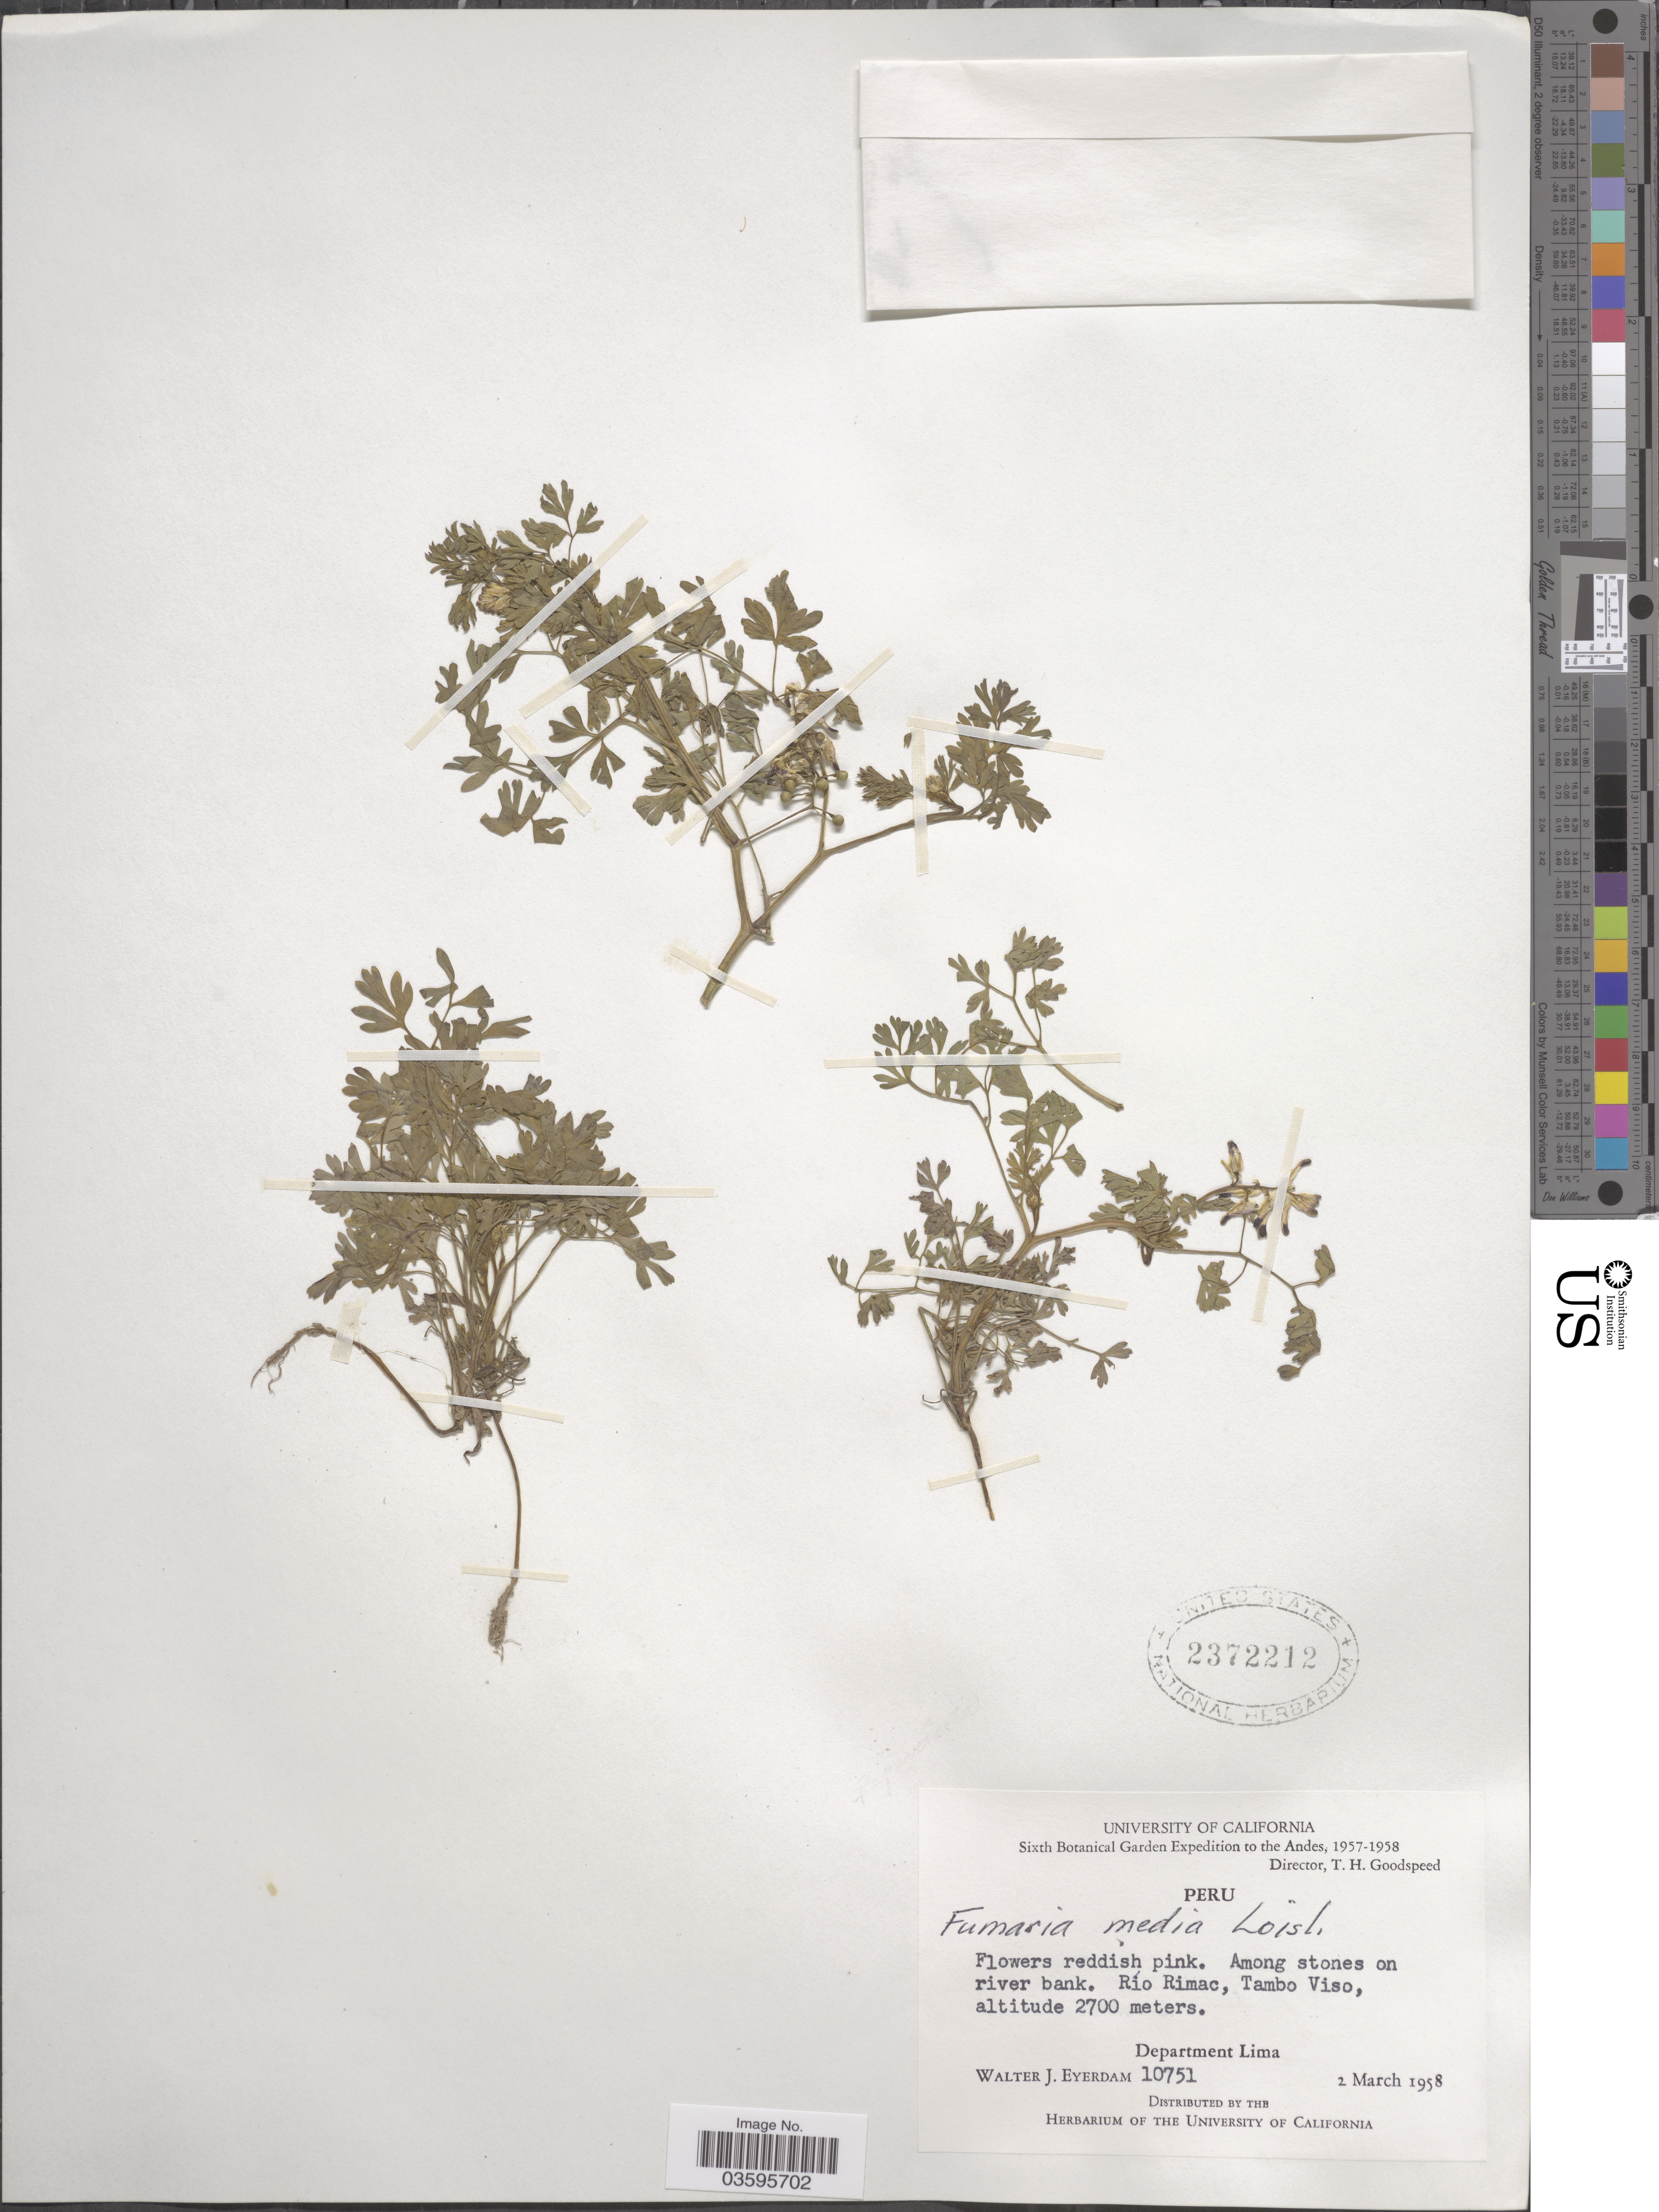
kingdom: Plantae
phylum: Tracheophyta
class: Magnoliopsida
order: Ranunculales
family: Papaveraceae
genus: Fumaria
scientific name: Fumaria media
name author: Loisel.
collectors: W. J. Eyerdam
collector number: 10751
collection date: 1958-03-02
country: Peru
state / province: Lima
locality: The Andes. Among stones on river bank. Río Rimac, Tambo Viso, Department Lima.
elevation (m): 2700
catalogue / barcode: US 2372212